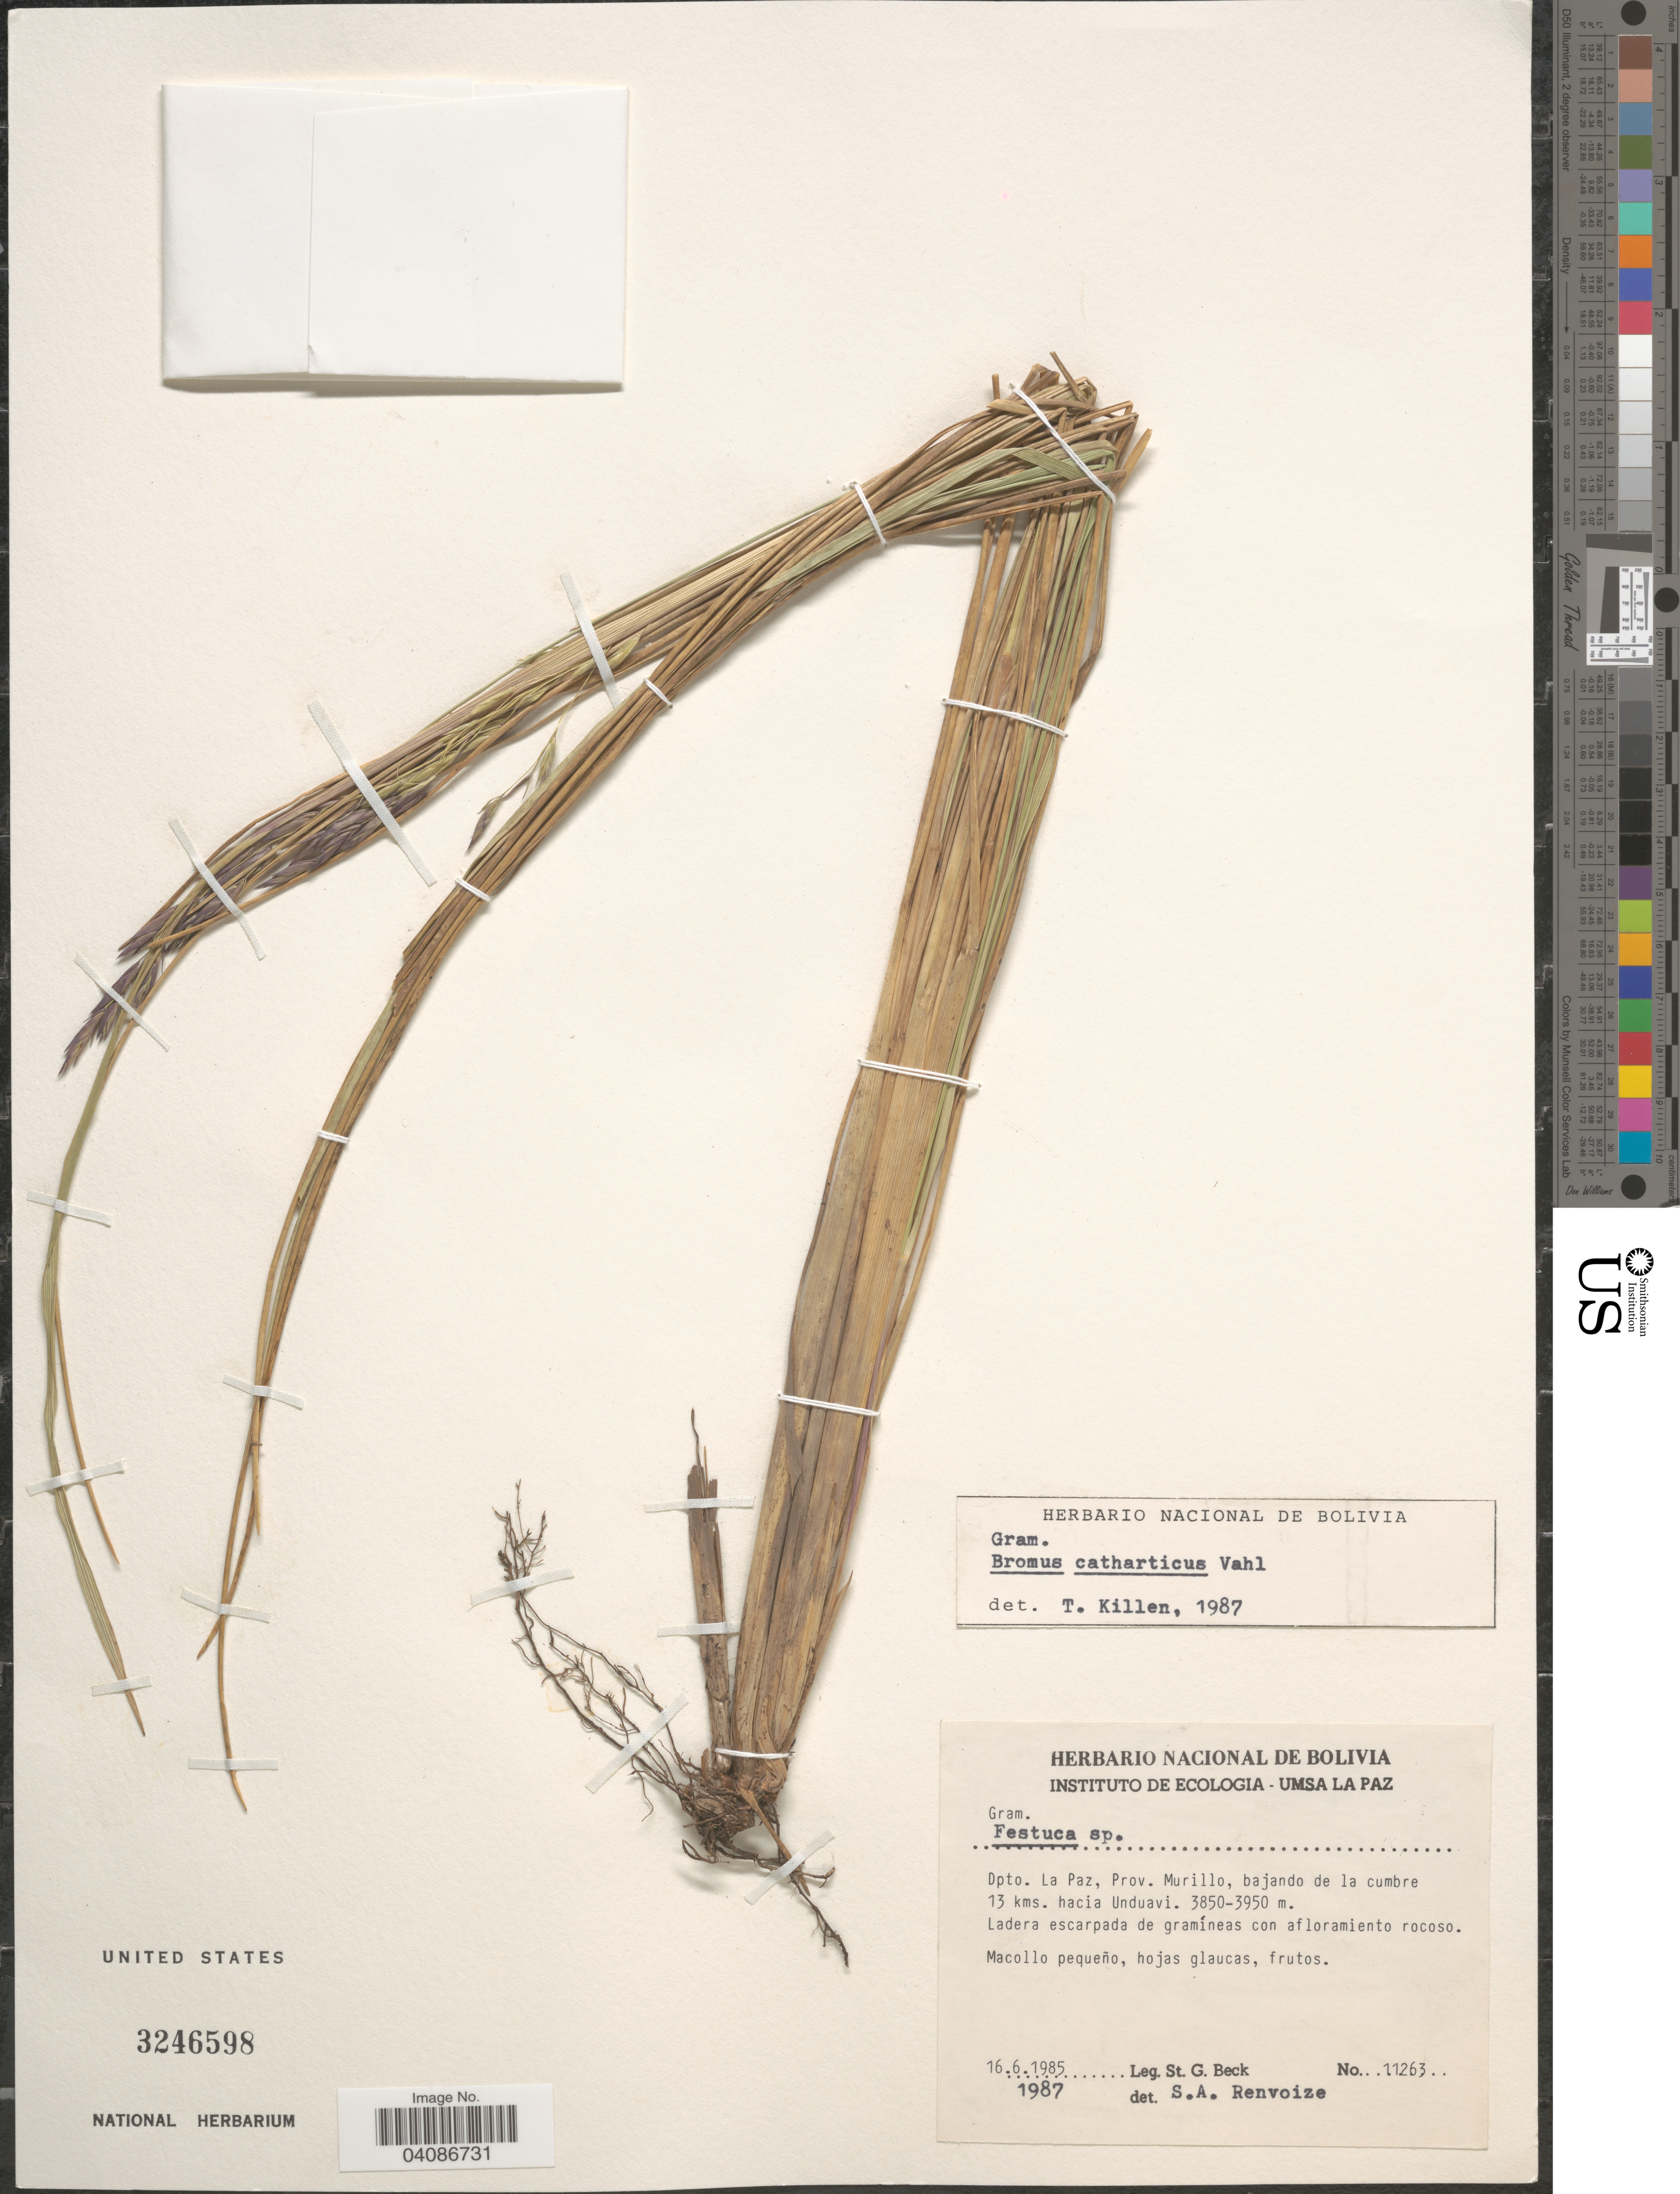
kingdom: Plantae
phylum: Tracheophyta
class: Liliopsida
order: Poales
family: Poaceae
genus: Bromus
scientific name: Bromus catharticus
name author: Vahl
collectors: S. Beck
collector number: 11263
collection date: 1985-06-16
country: Bolivia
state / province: La Paz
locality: Dpto. La Paz, Prov. Murillo, bajando de la cumbre 13 kms. hacia Unduavi.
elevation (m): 3850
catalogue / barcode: US 3246598